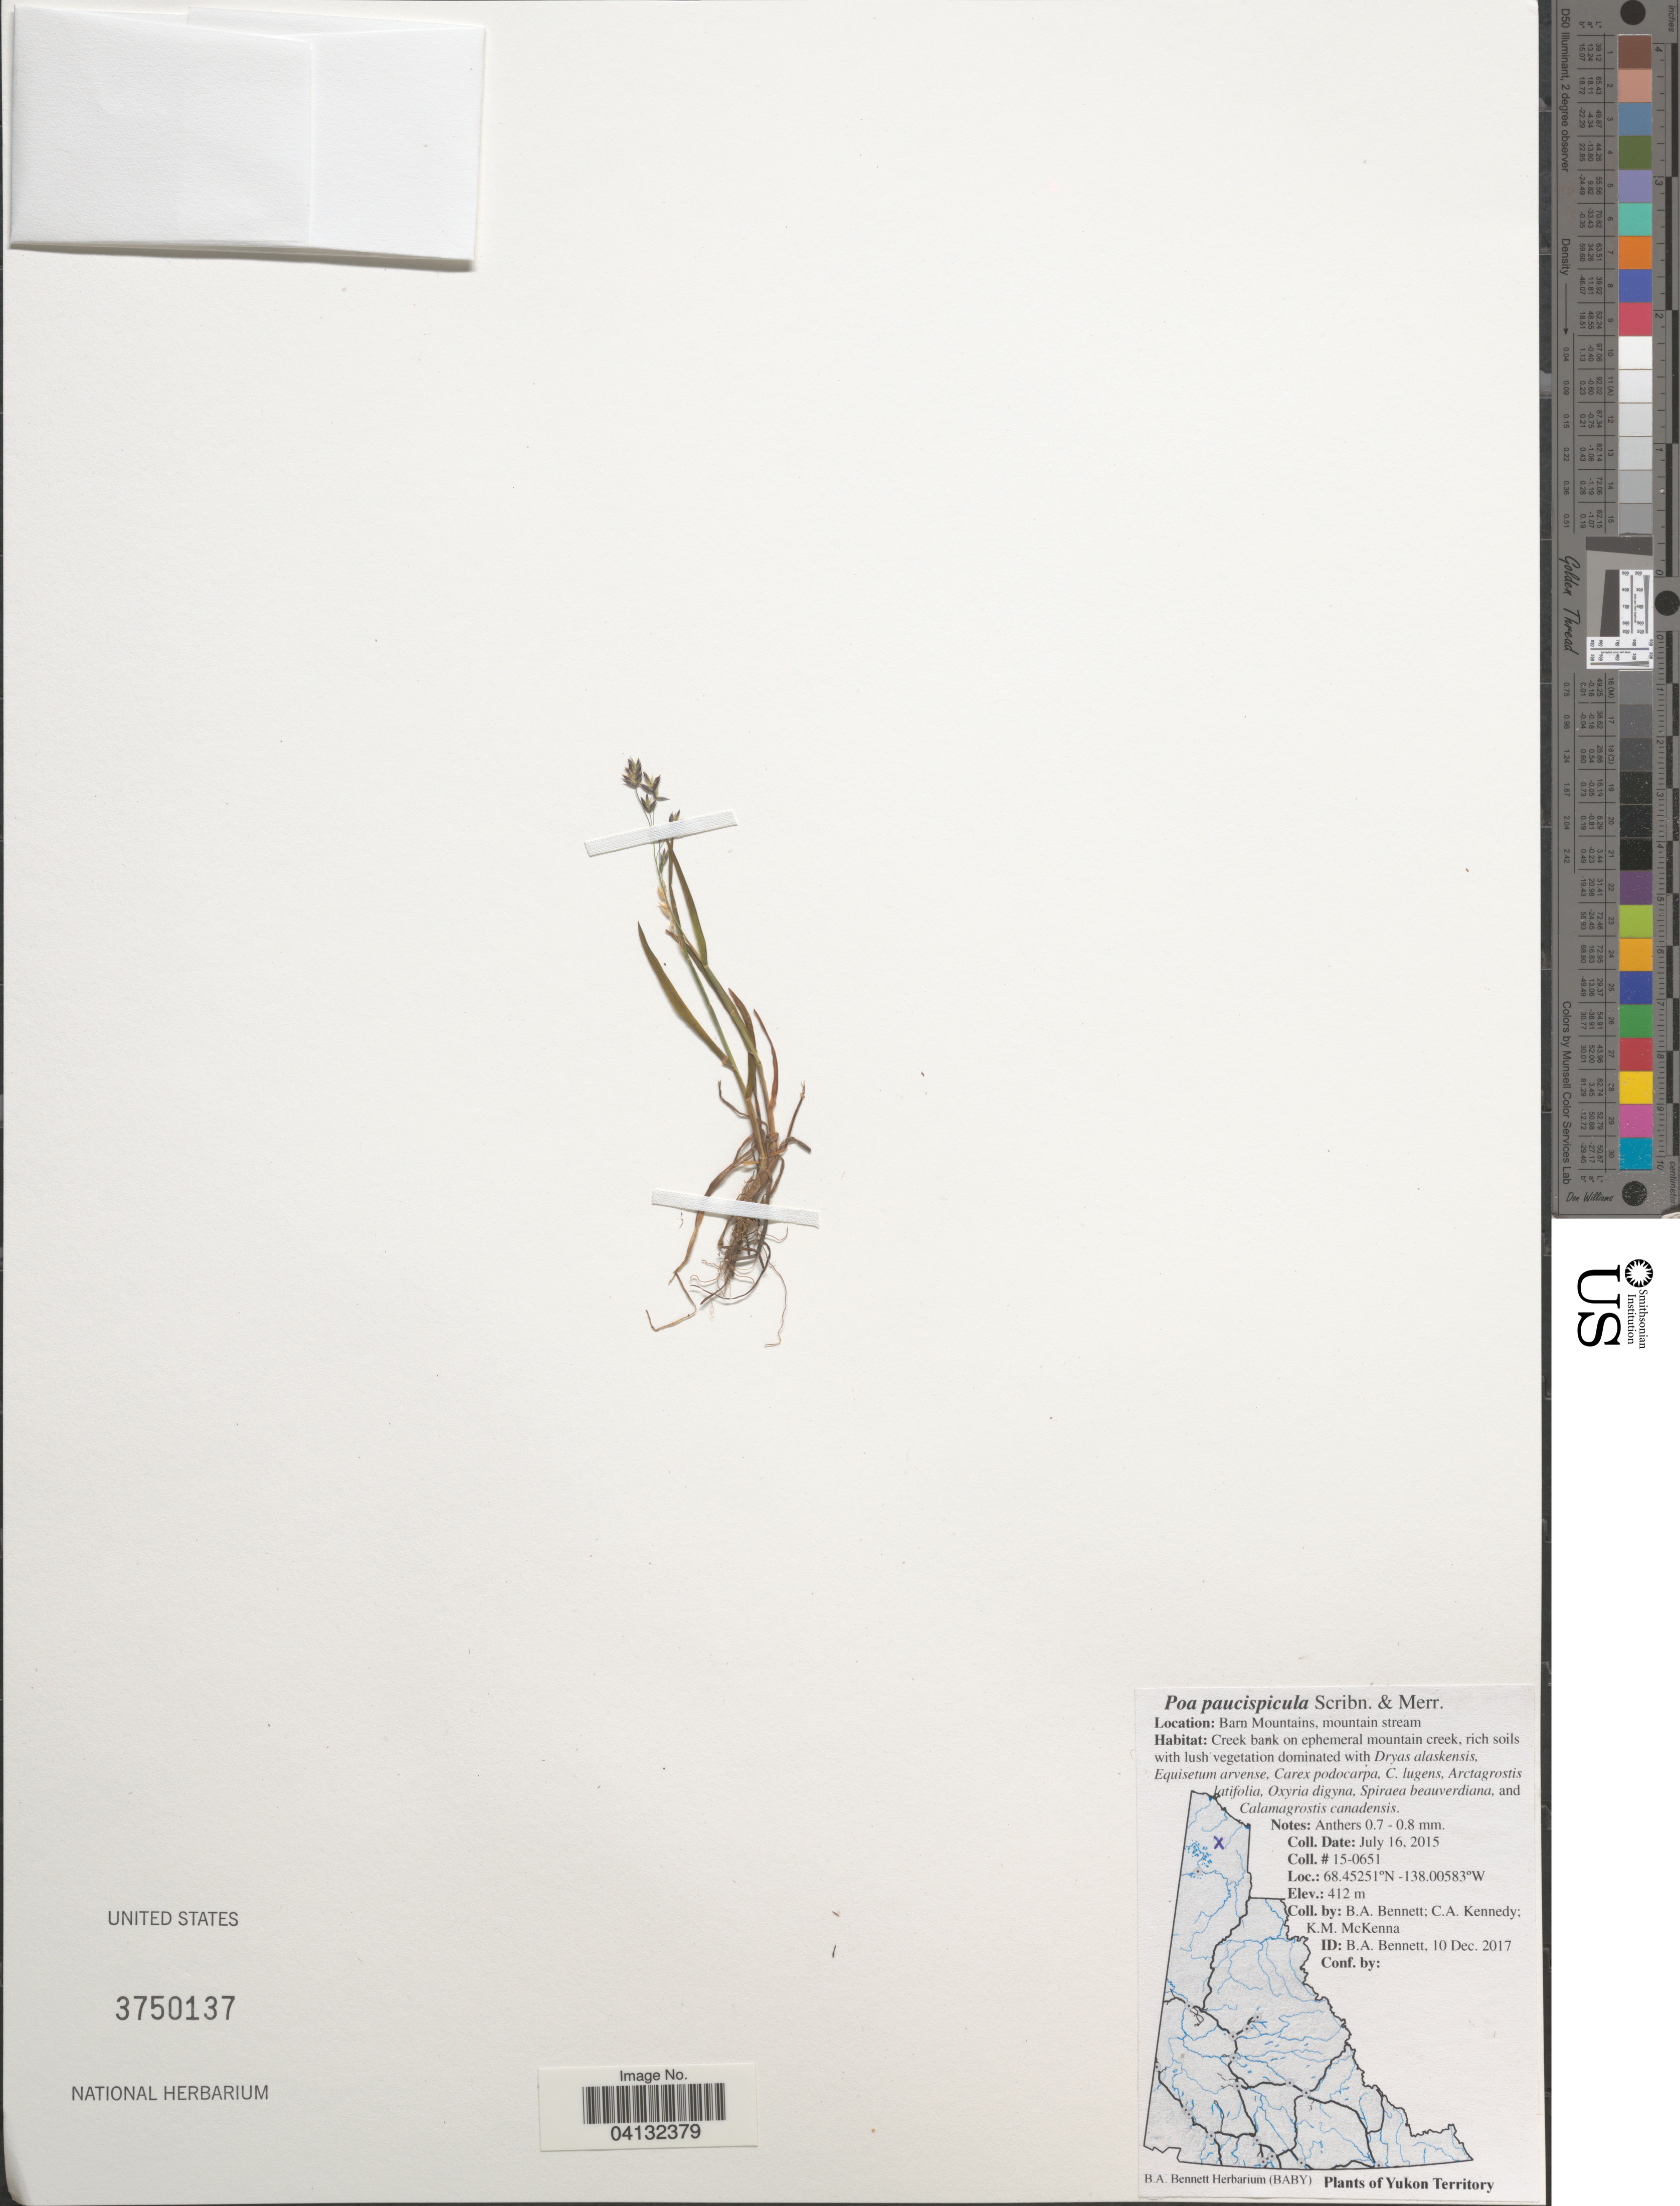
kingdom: Plantae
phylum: Tracheophyta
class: Liliopsida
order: Poales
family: Poaceae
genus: Poa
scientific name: Poa paucispicula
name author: Scribn. & Merr.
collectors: B. A. Bennett, C. Kennedy & K. McKenna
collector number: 15-0651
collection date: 2015-07-16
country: Canada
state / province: Yukon Territory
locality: Barn Mountains, mountain stream.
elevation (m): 412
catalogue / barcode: US 3750137